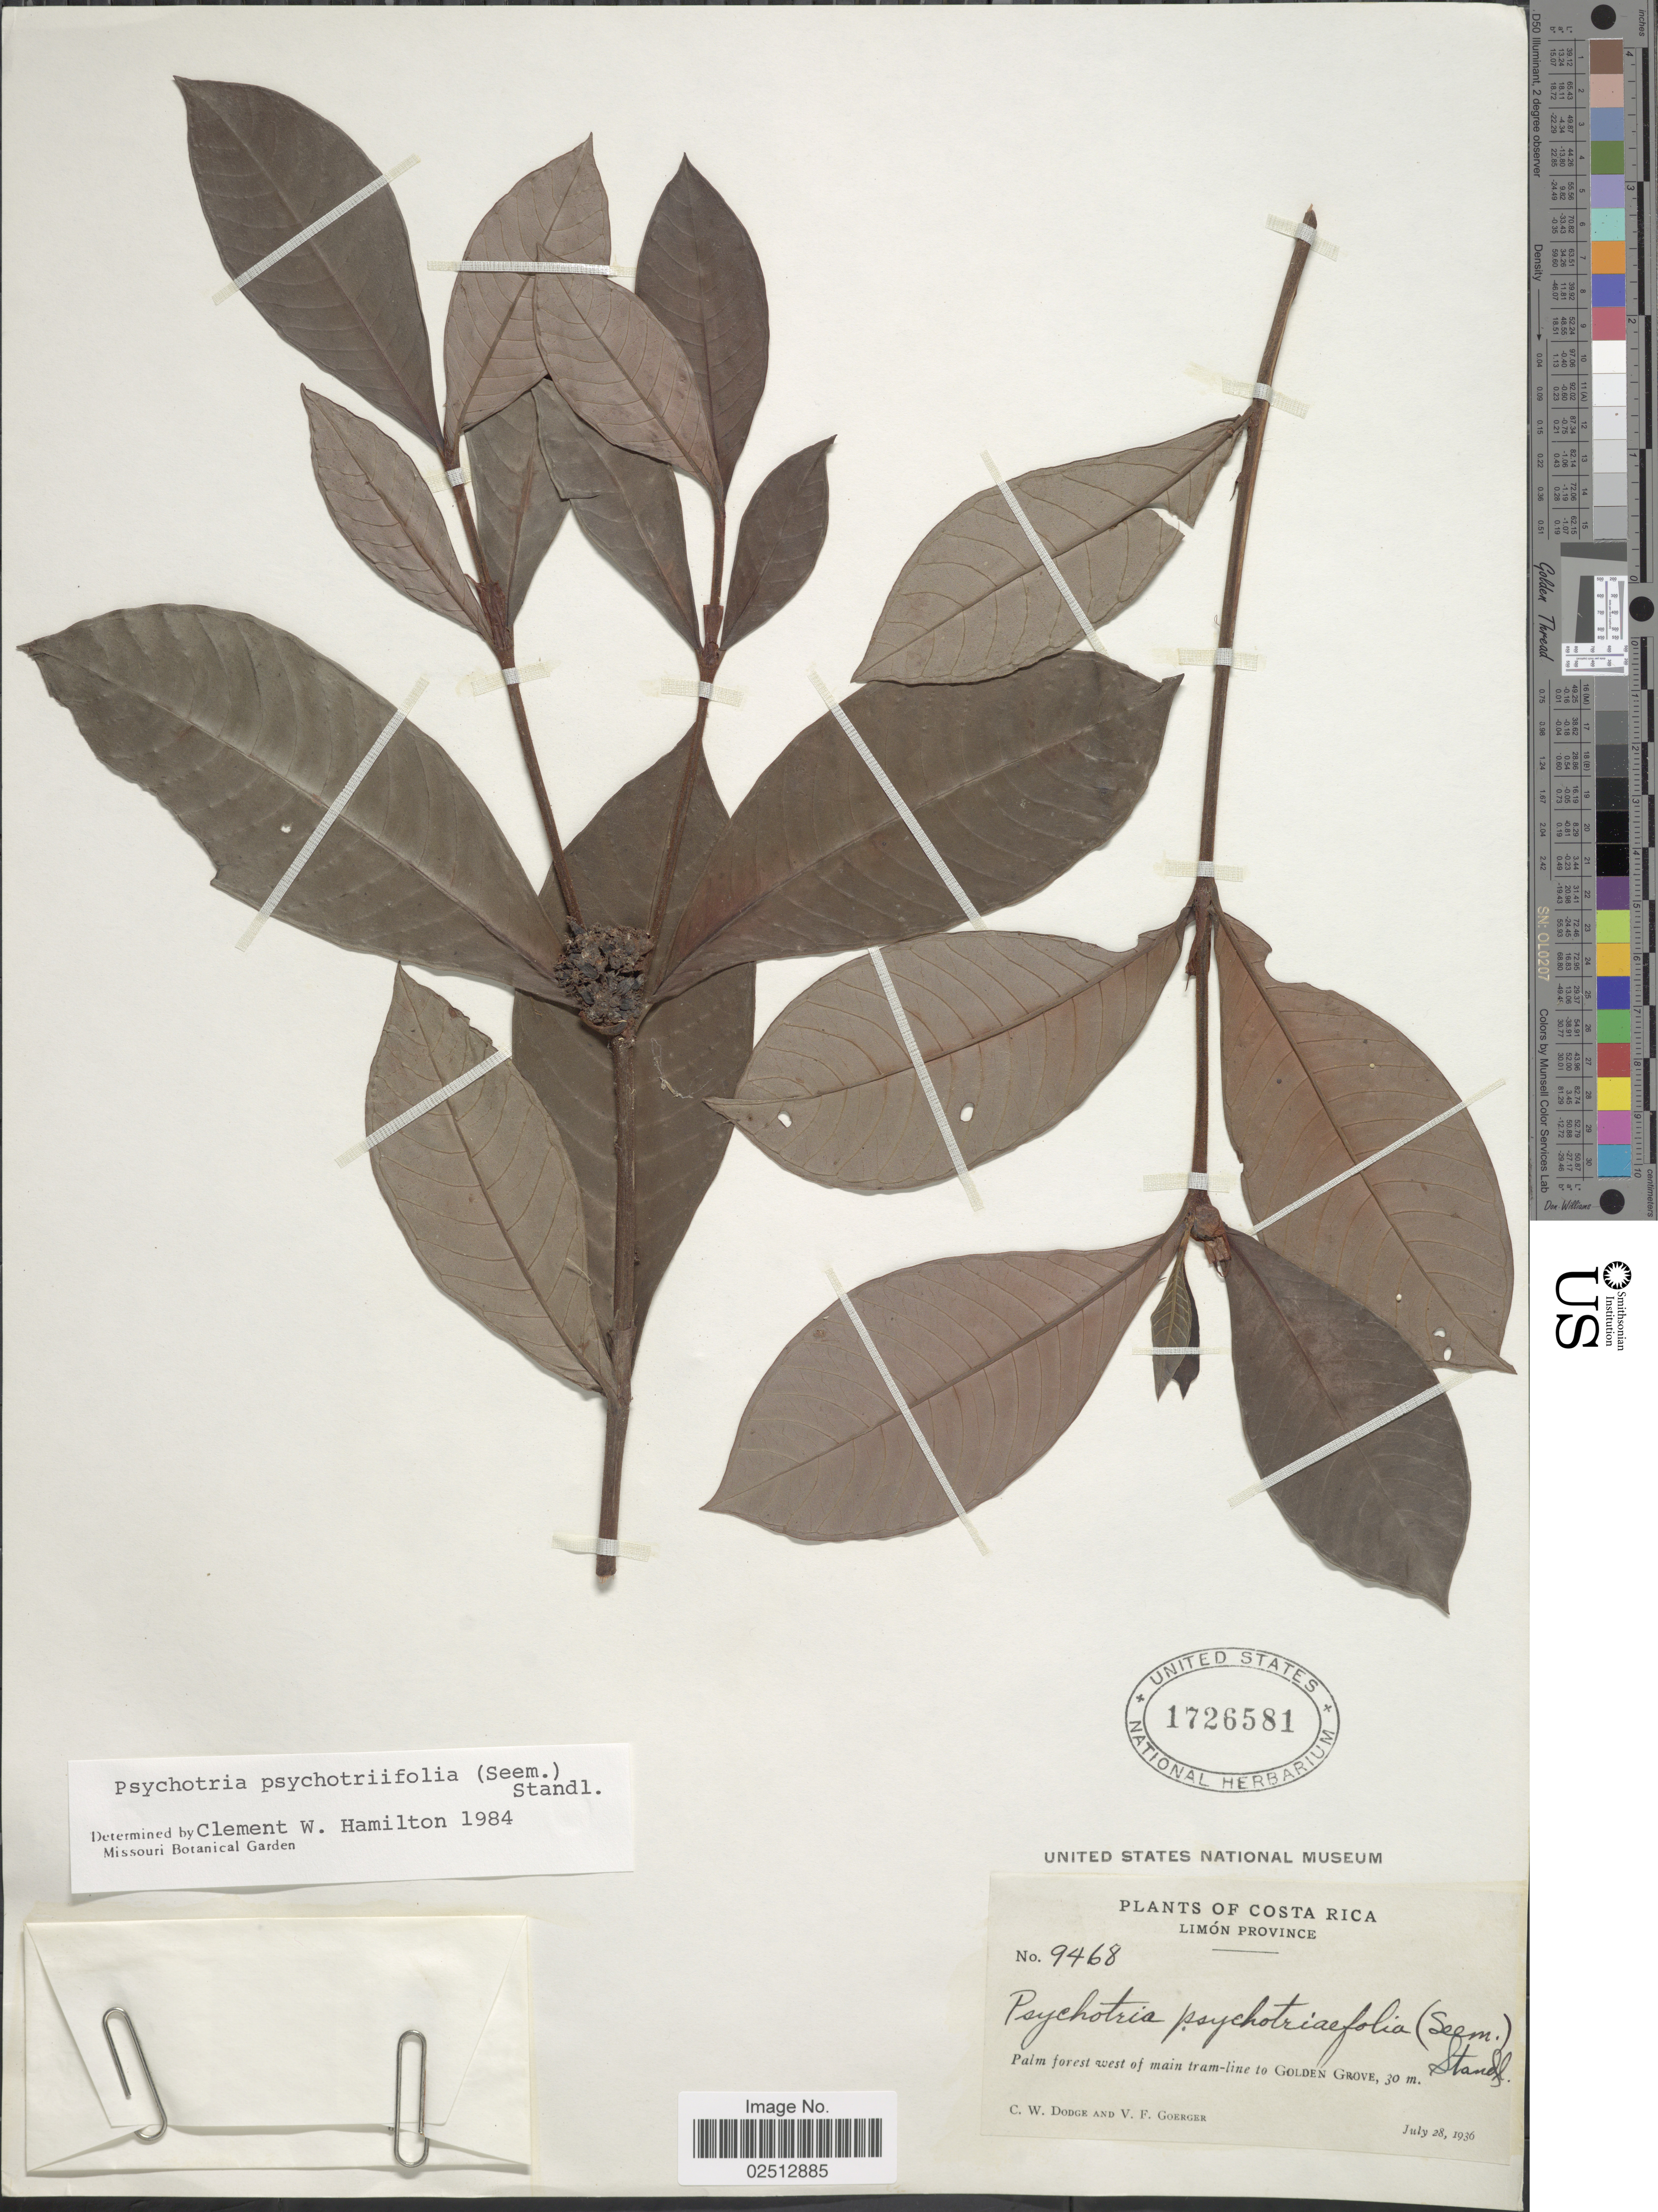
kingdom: Plantae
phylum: Tracheophyta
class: Magnoliopsida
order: Gentianales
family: Rubiaceae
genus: Psychotria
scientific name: Psychotria psychotriaefolia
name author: (Seem.) Standl.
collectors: C. Dodge & V. Goerger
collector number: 9468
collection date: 1936-07-28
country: Costa Rica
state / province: Limón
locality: Limon Province. Palm forest west of main tram-line to Golden Grove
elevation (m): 30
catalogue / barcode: US 1726581